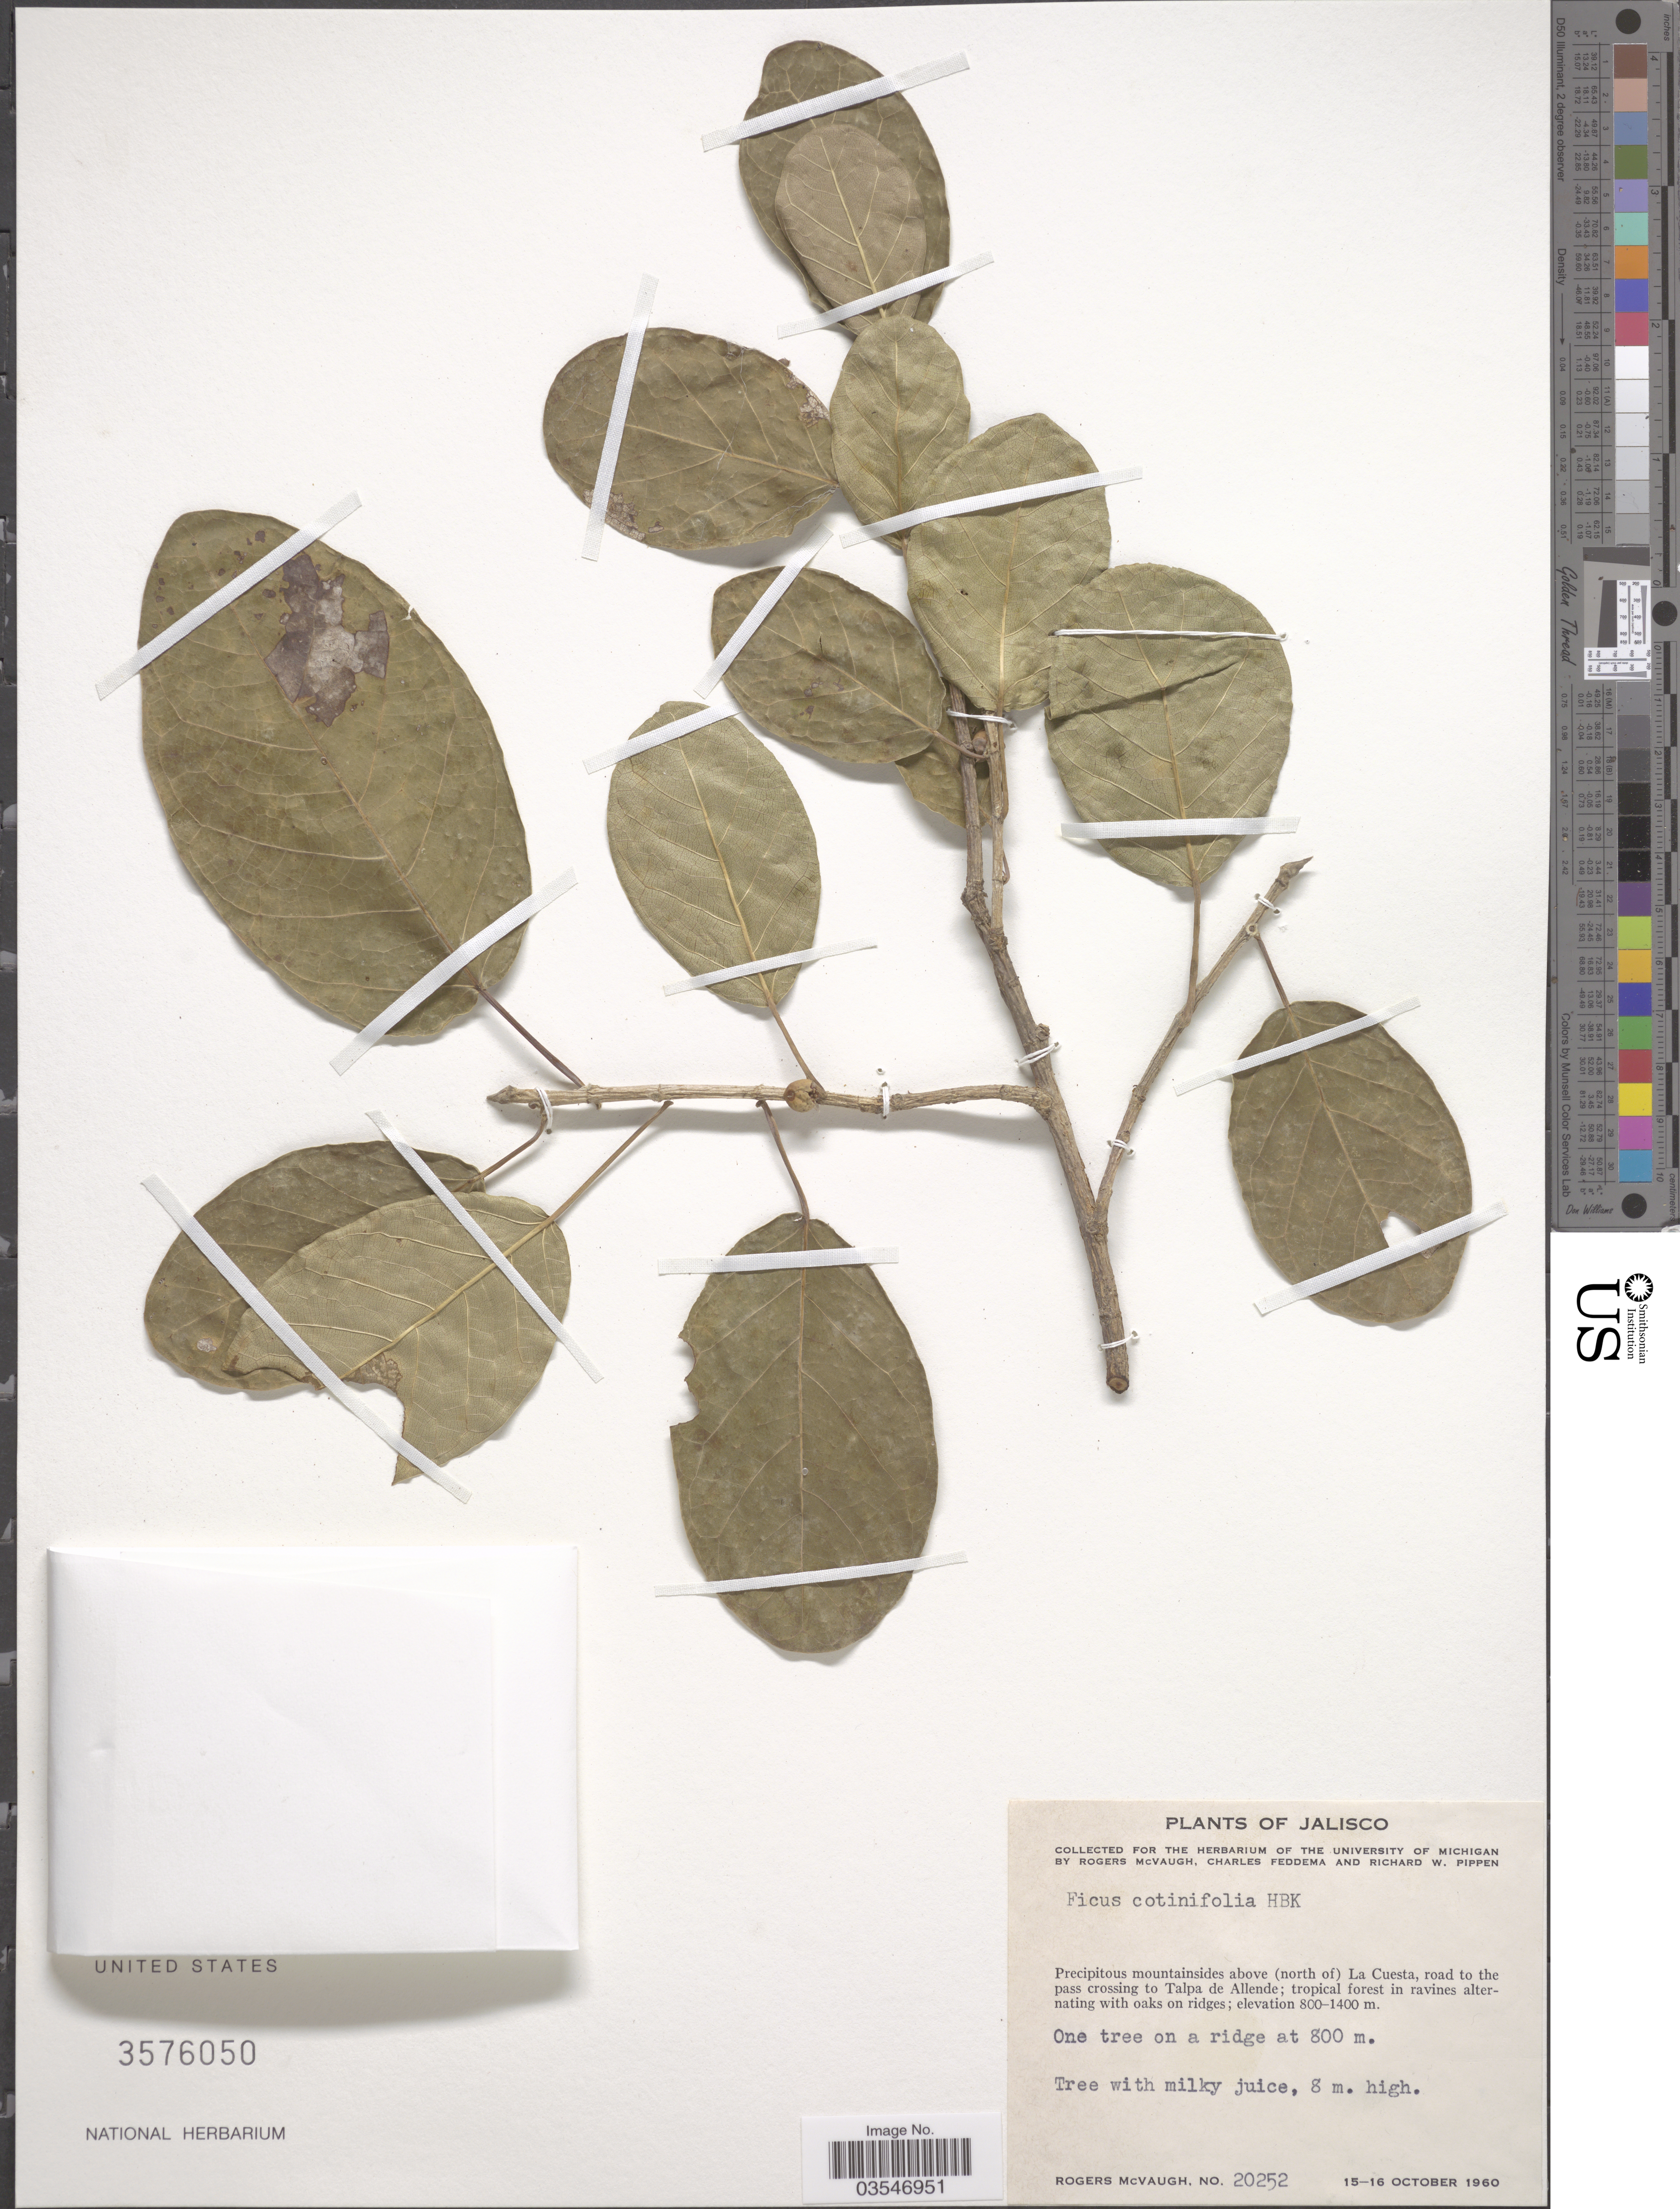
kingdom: Plantae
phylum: Tracheophyta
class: Magnoliopsida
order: Rosales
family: Moraceae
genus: Ficus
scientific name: Ficus cotinifolia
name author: Kunth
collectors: R. McVaugh, C. Feddema & R. W. Pippen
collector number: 20252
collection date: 1960-10-15/1960-10-16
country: Mexico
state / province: Jalisco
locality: Above (north of) La Cuesta, road to the pass crossing to Talpa de Allende.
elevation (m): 800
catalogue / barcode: US 3576050